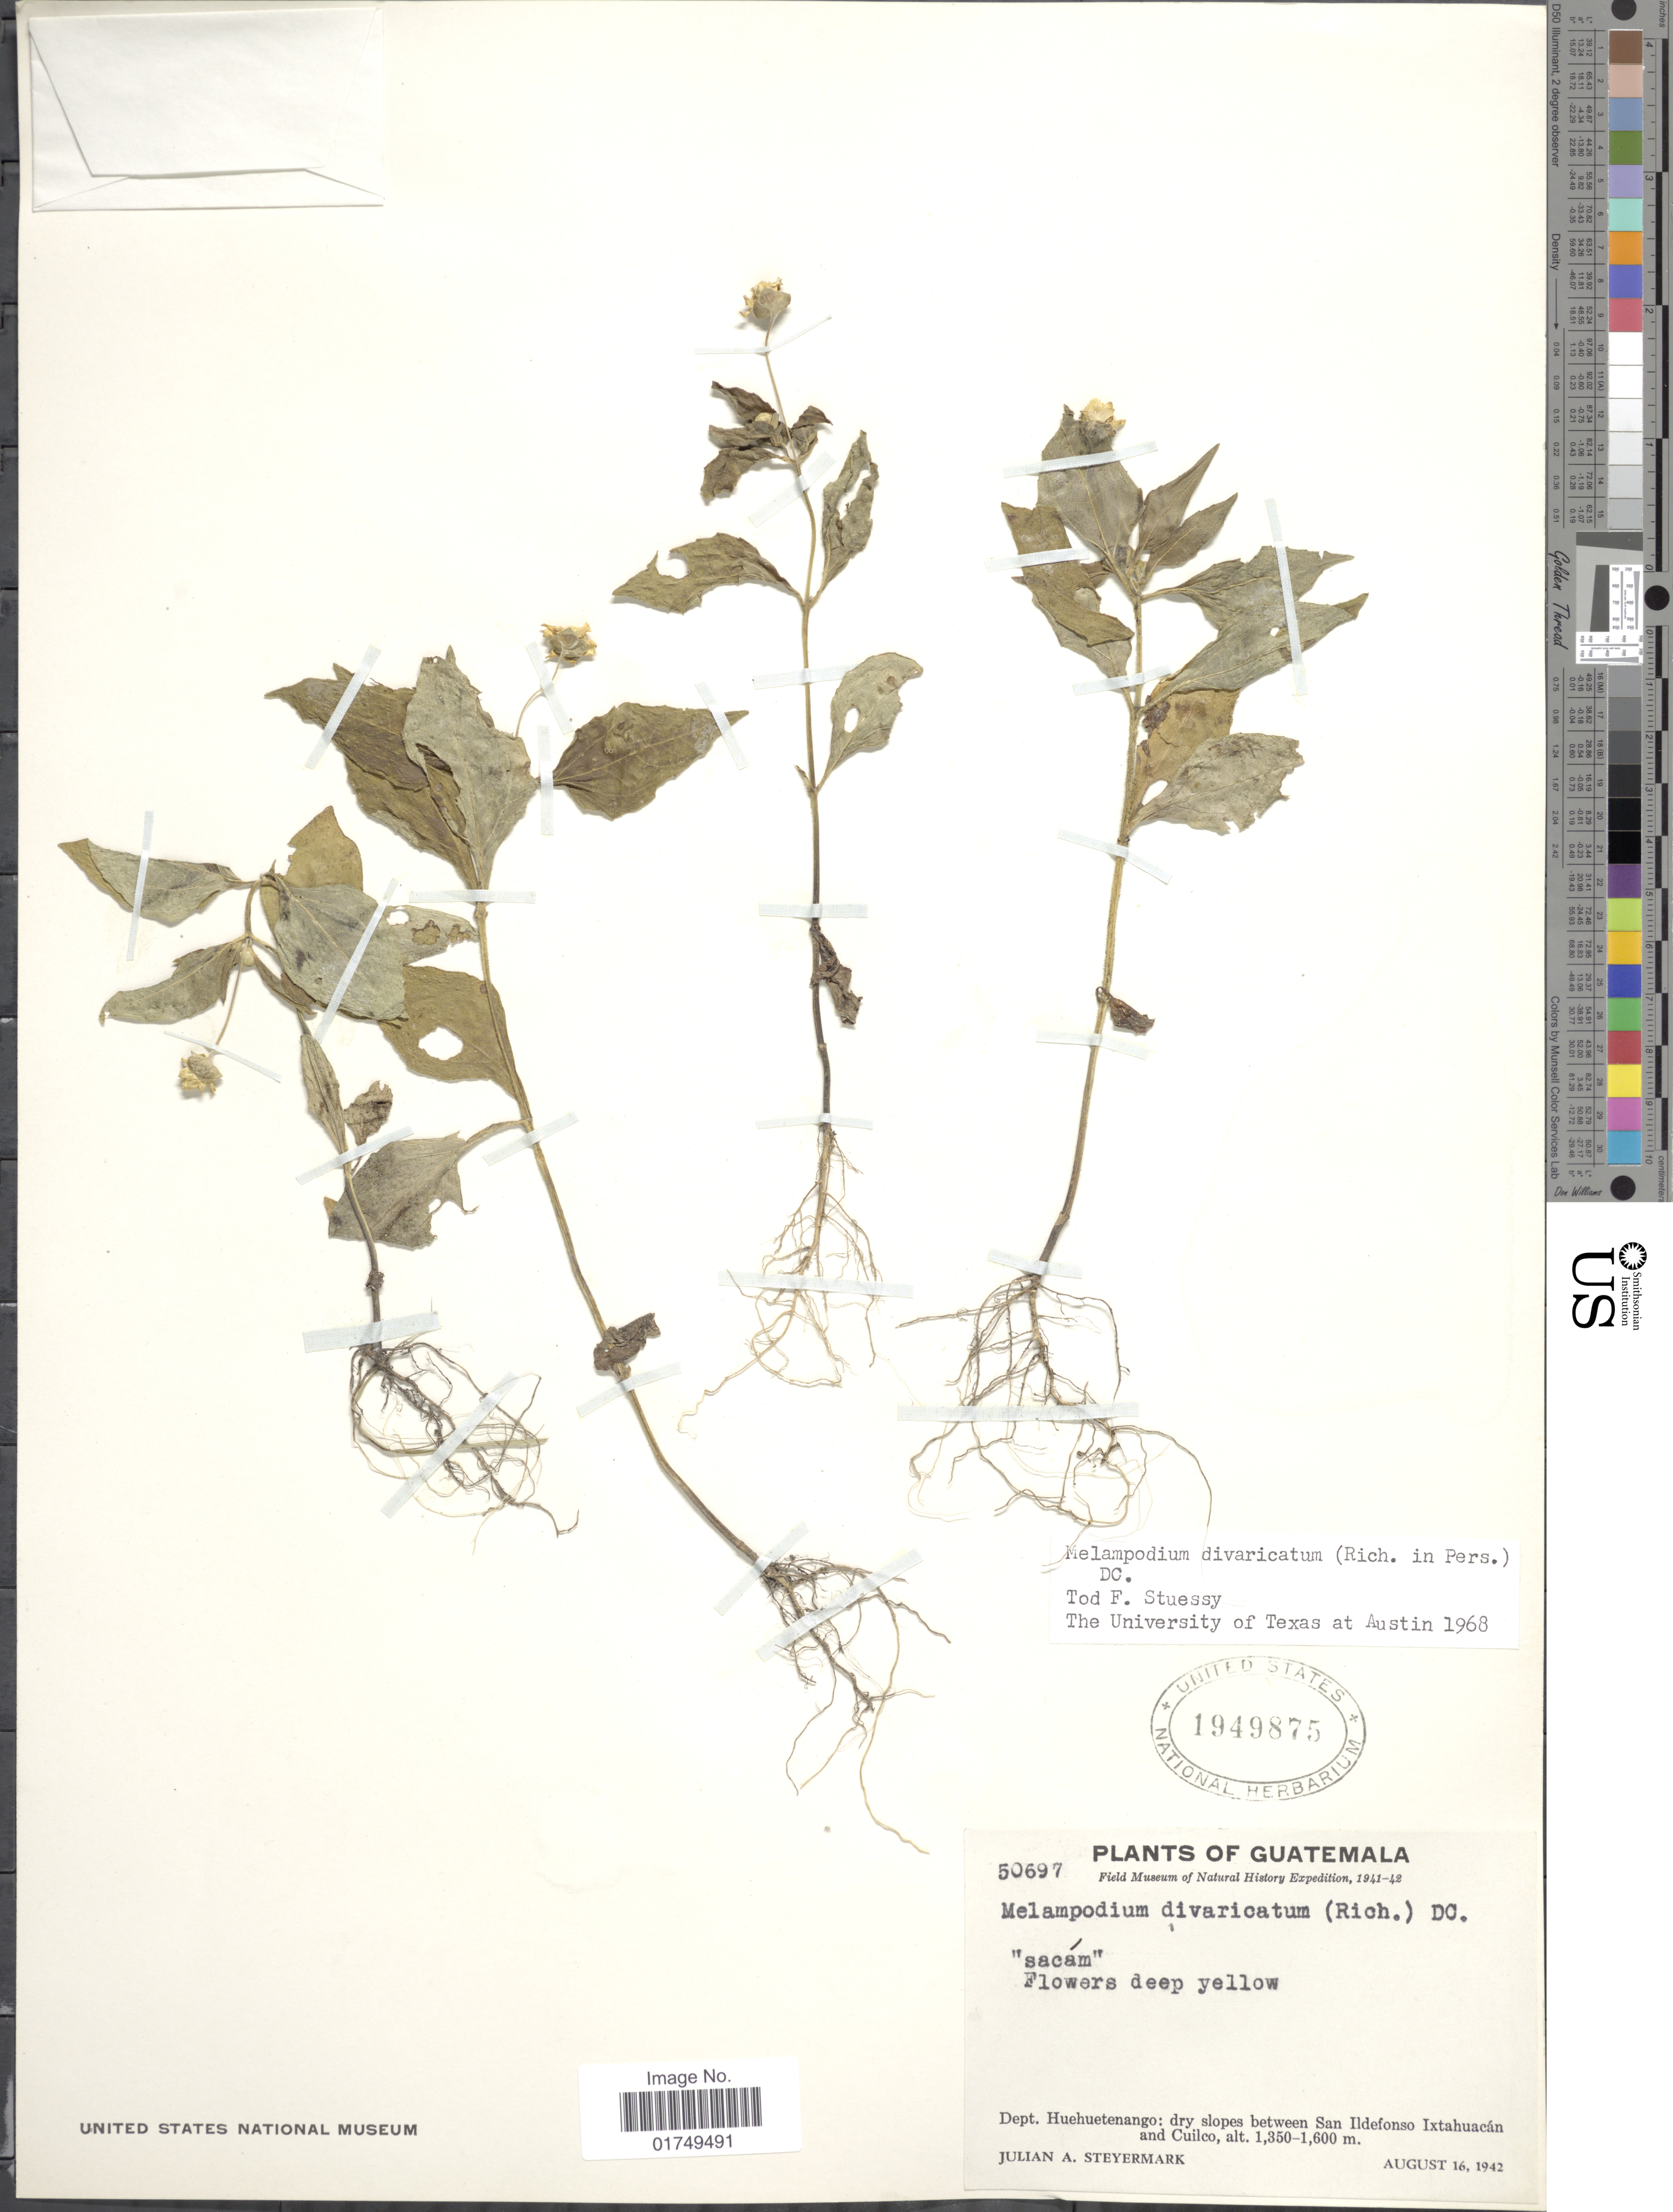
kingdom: Plantae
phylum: Tracheophyta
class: Magnoliopsida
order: Asterales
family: Asteraceae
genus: Melampodium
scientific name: Melampodium divaricatum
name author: (Rich.) DC.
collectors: J. Steyermark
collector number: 50697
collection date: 1942-08-16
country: Guatemala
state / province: Huehuetenango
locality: Dept. Huehuetenango; dry slopes between San Ildefonso Ixtahuacan and Cuilco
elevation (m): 1350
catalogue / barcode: US 1949875